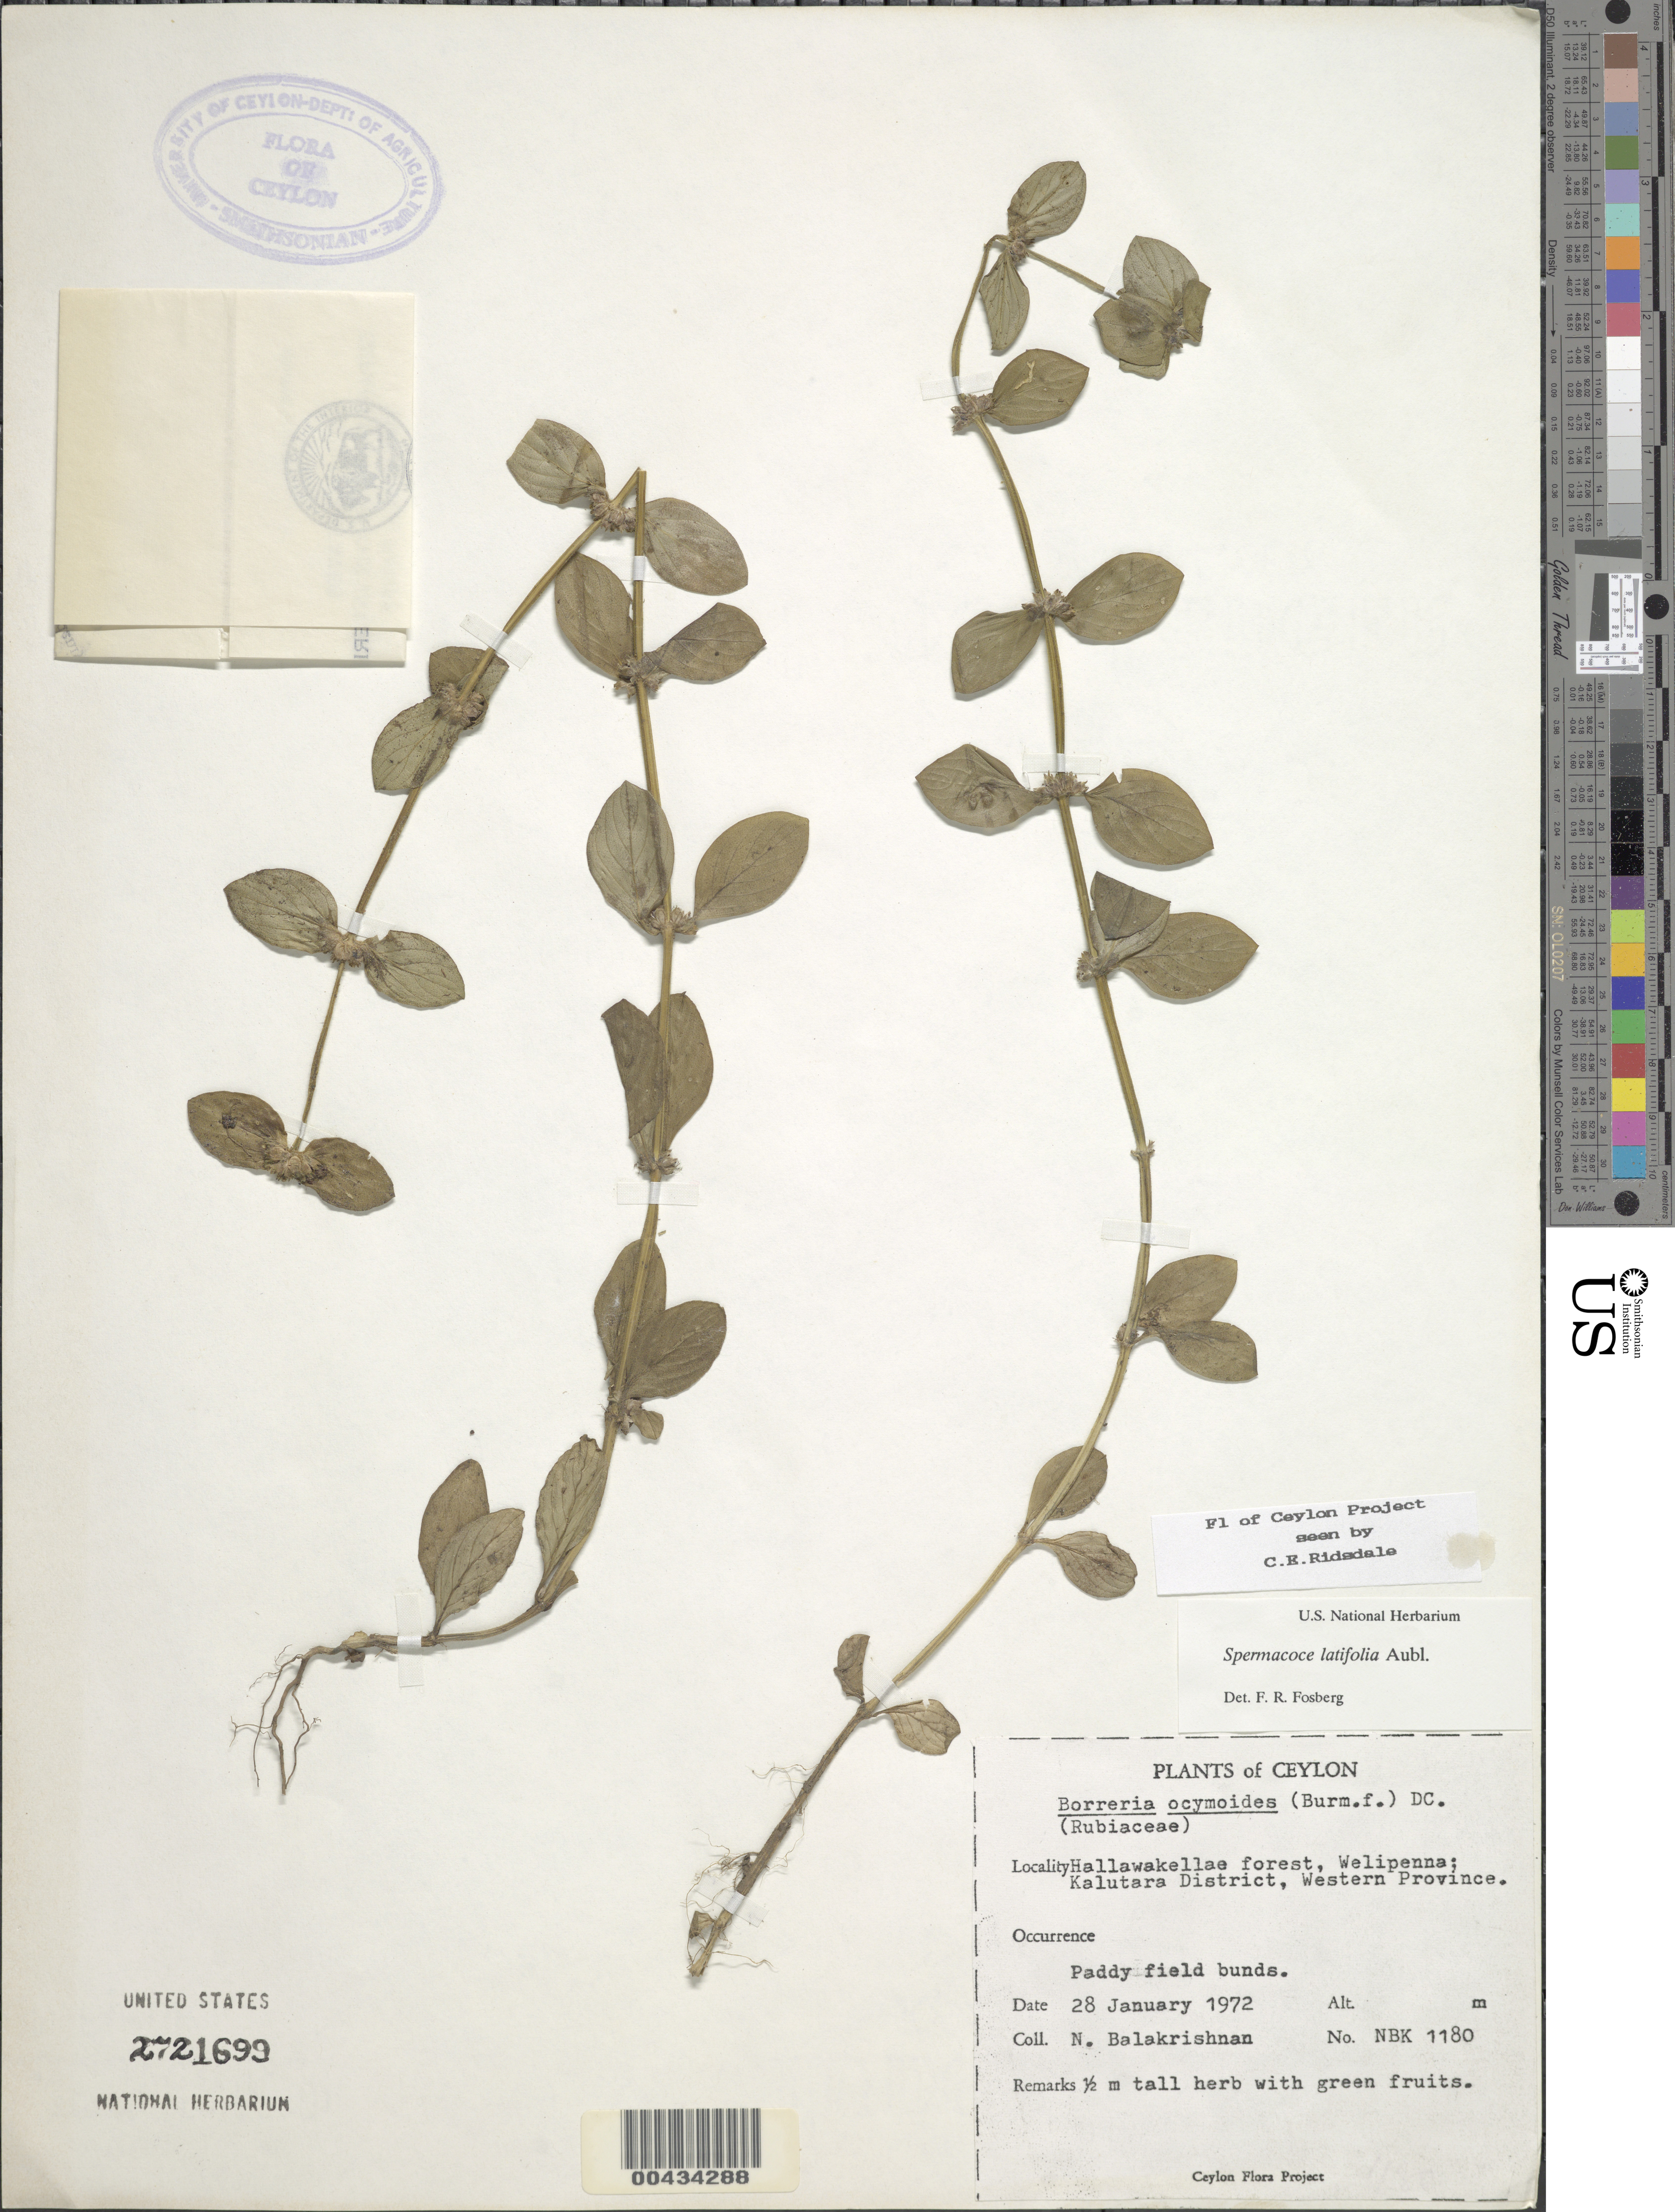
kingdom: Plantae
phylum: Tracheophyta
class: Magnoliopsida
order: Gentianales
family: Rubiaceae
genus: Spermacoce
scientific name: Spermacoce latifolia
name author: Aubl.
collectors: N. Balakrishnan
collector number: NBK 1180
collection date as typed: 28 Jan 1972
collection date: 1972-01-28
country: Sri Lanka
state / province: Western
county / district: Kalutara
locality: Hallawakellae forest, Welipenna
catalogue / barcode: US 2721699